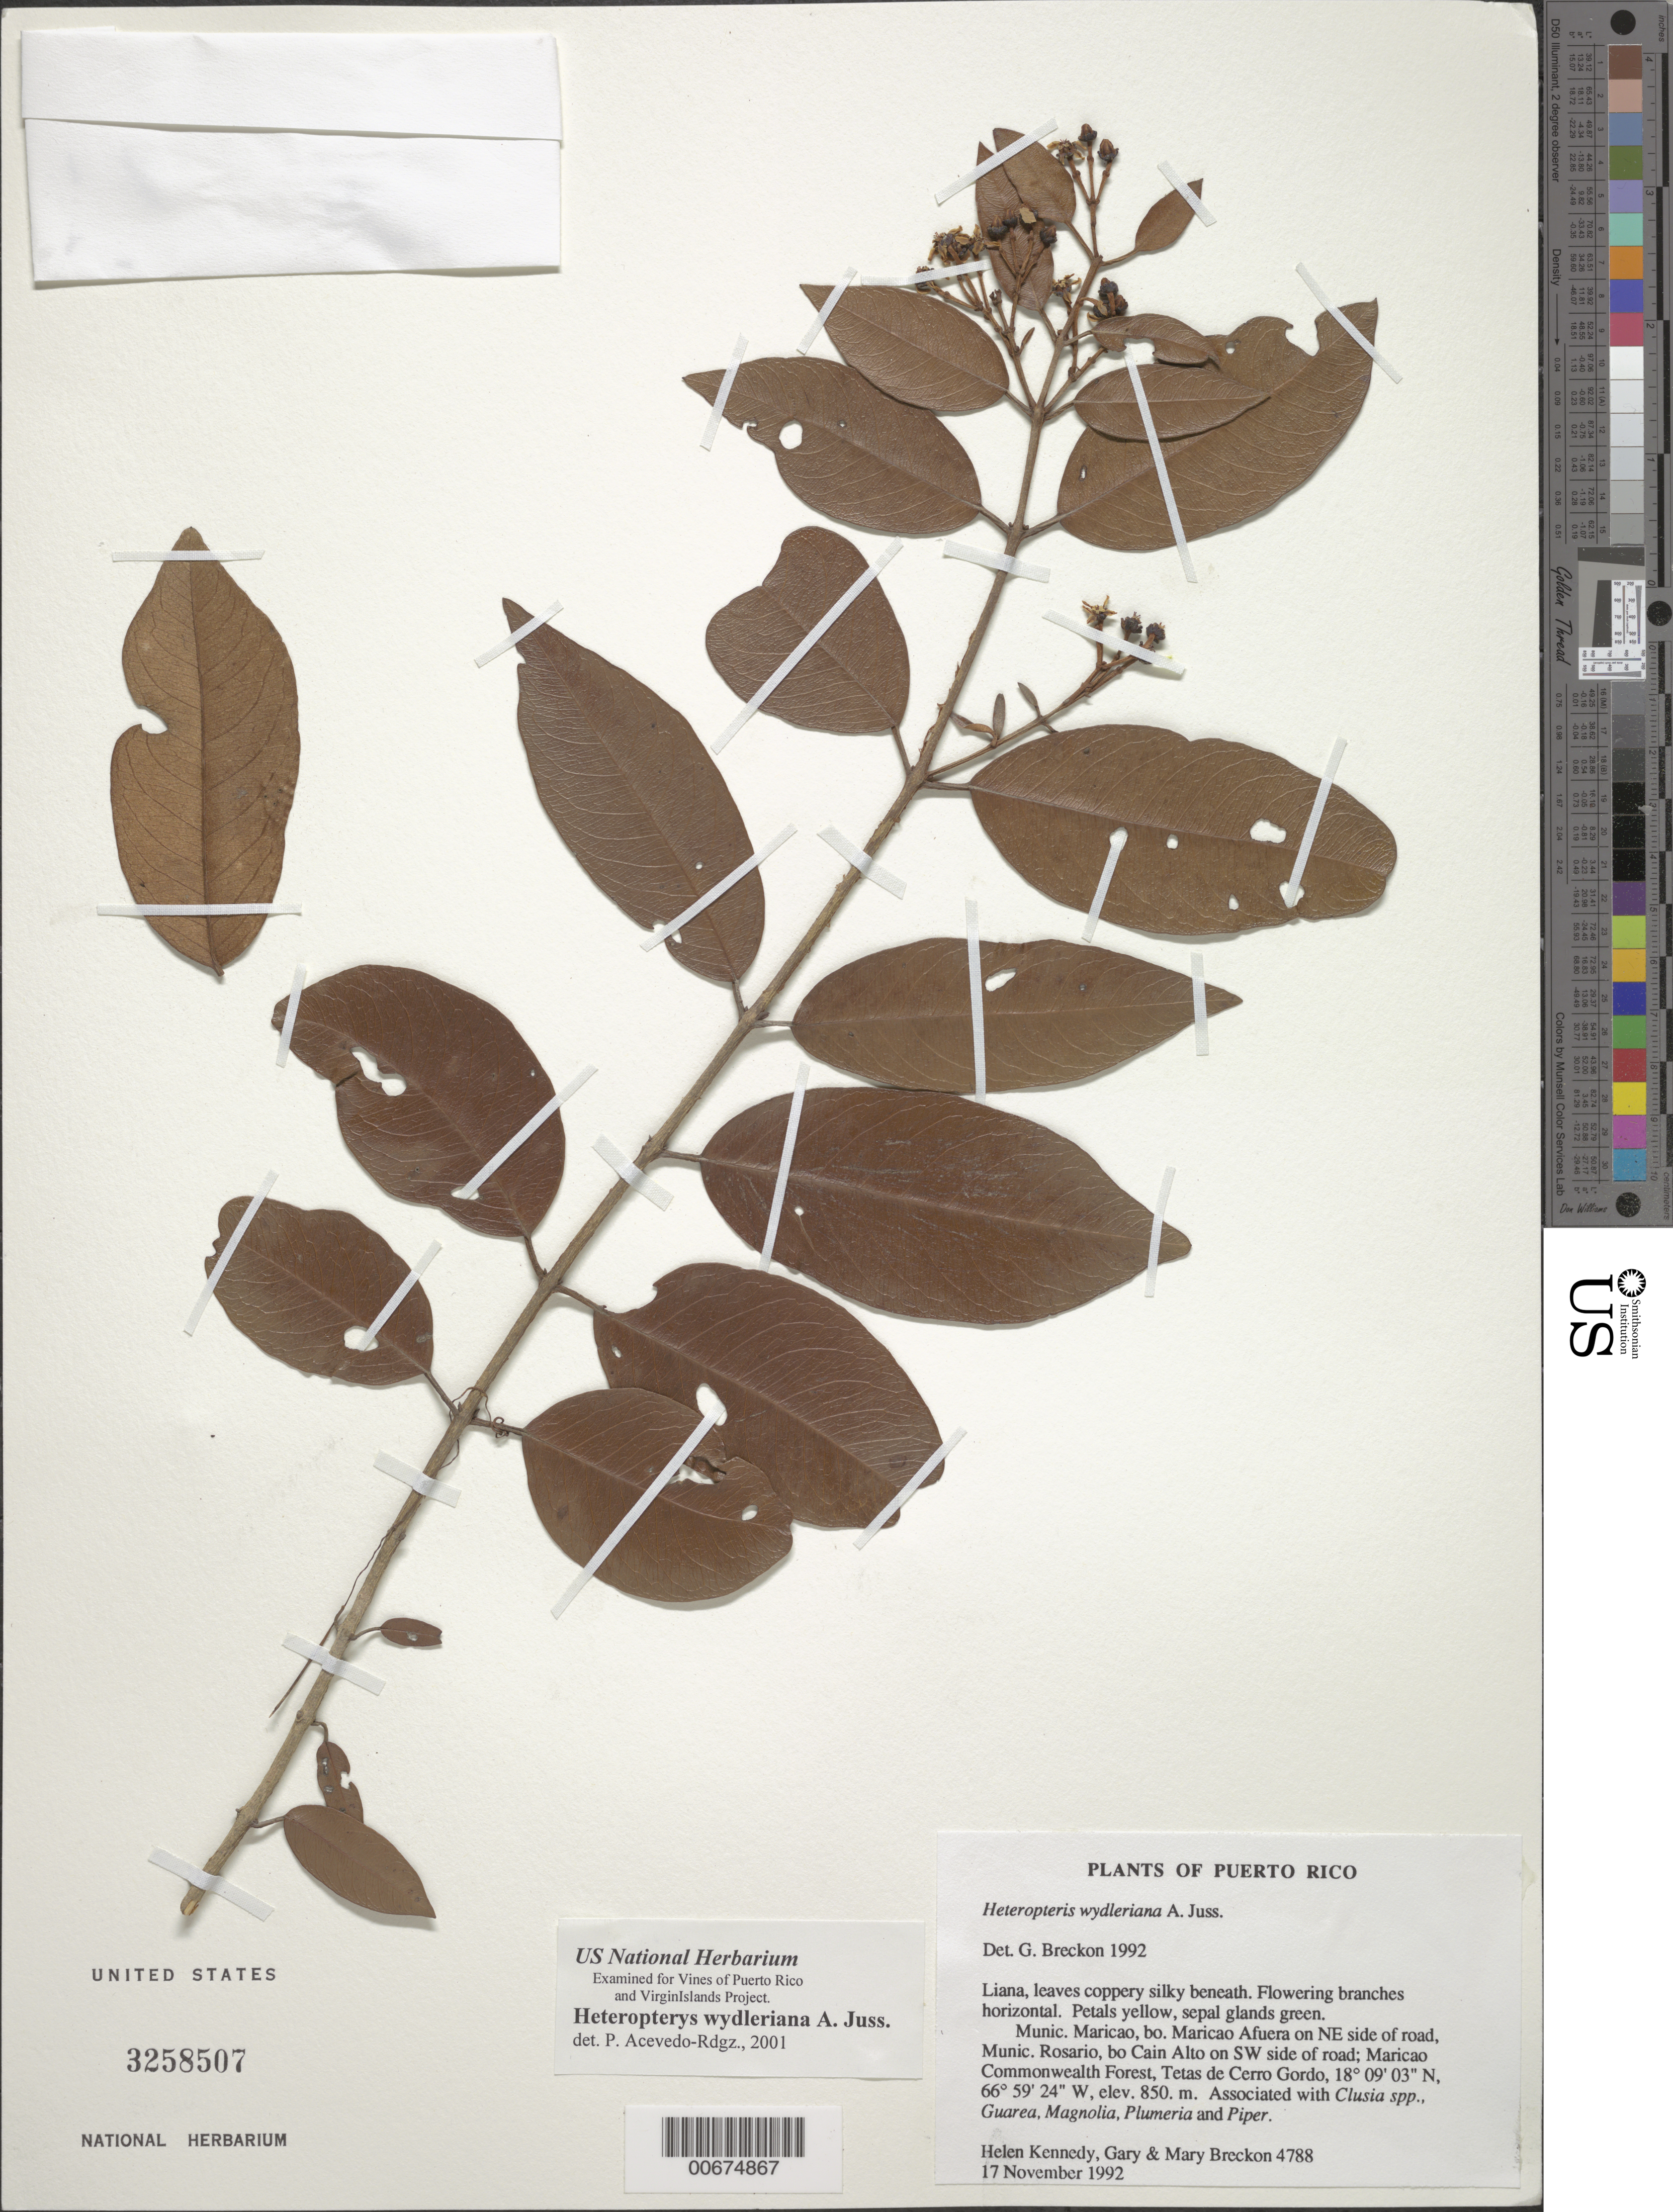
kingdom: Plantae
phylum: Tracheophyta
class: Magnoliopsida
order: Malpighiales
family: Malpighiaceae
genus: Heteropterys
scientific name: Heteropterys wydleriana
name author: A. Juss.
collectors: H. Kennedy, G. J. Breckon & M. Breckon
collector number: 4788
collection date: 1992-11-17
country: Puerto Rico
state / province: Maricao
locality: Munic. Maricao, bo. Maricao Afuera on NE side of road, Munic. Rosario, bo Cain Alto on SW side of road; Maricao Commonwealth Forest, Tetas de Cerro Gordo.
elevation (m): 850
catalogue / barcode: US 3258507